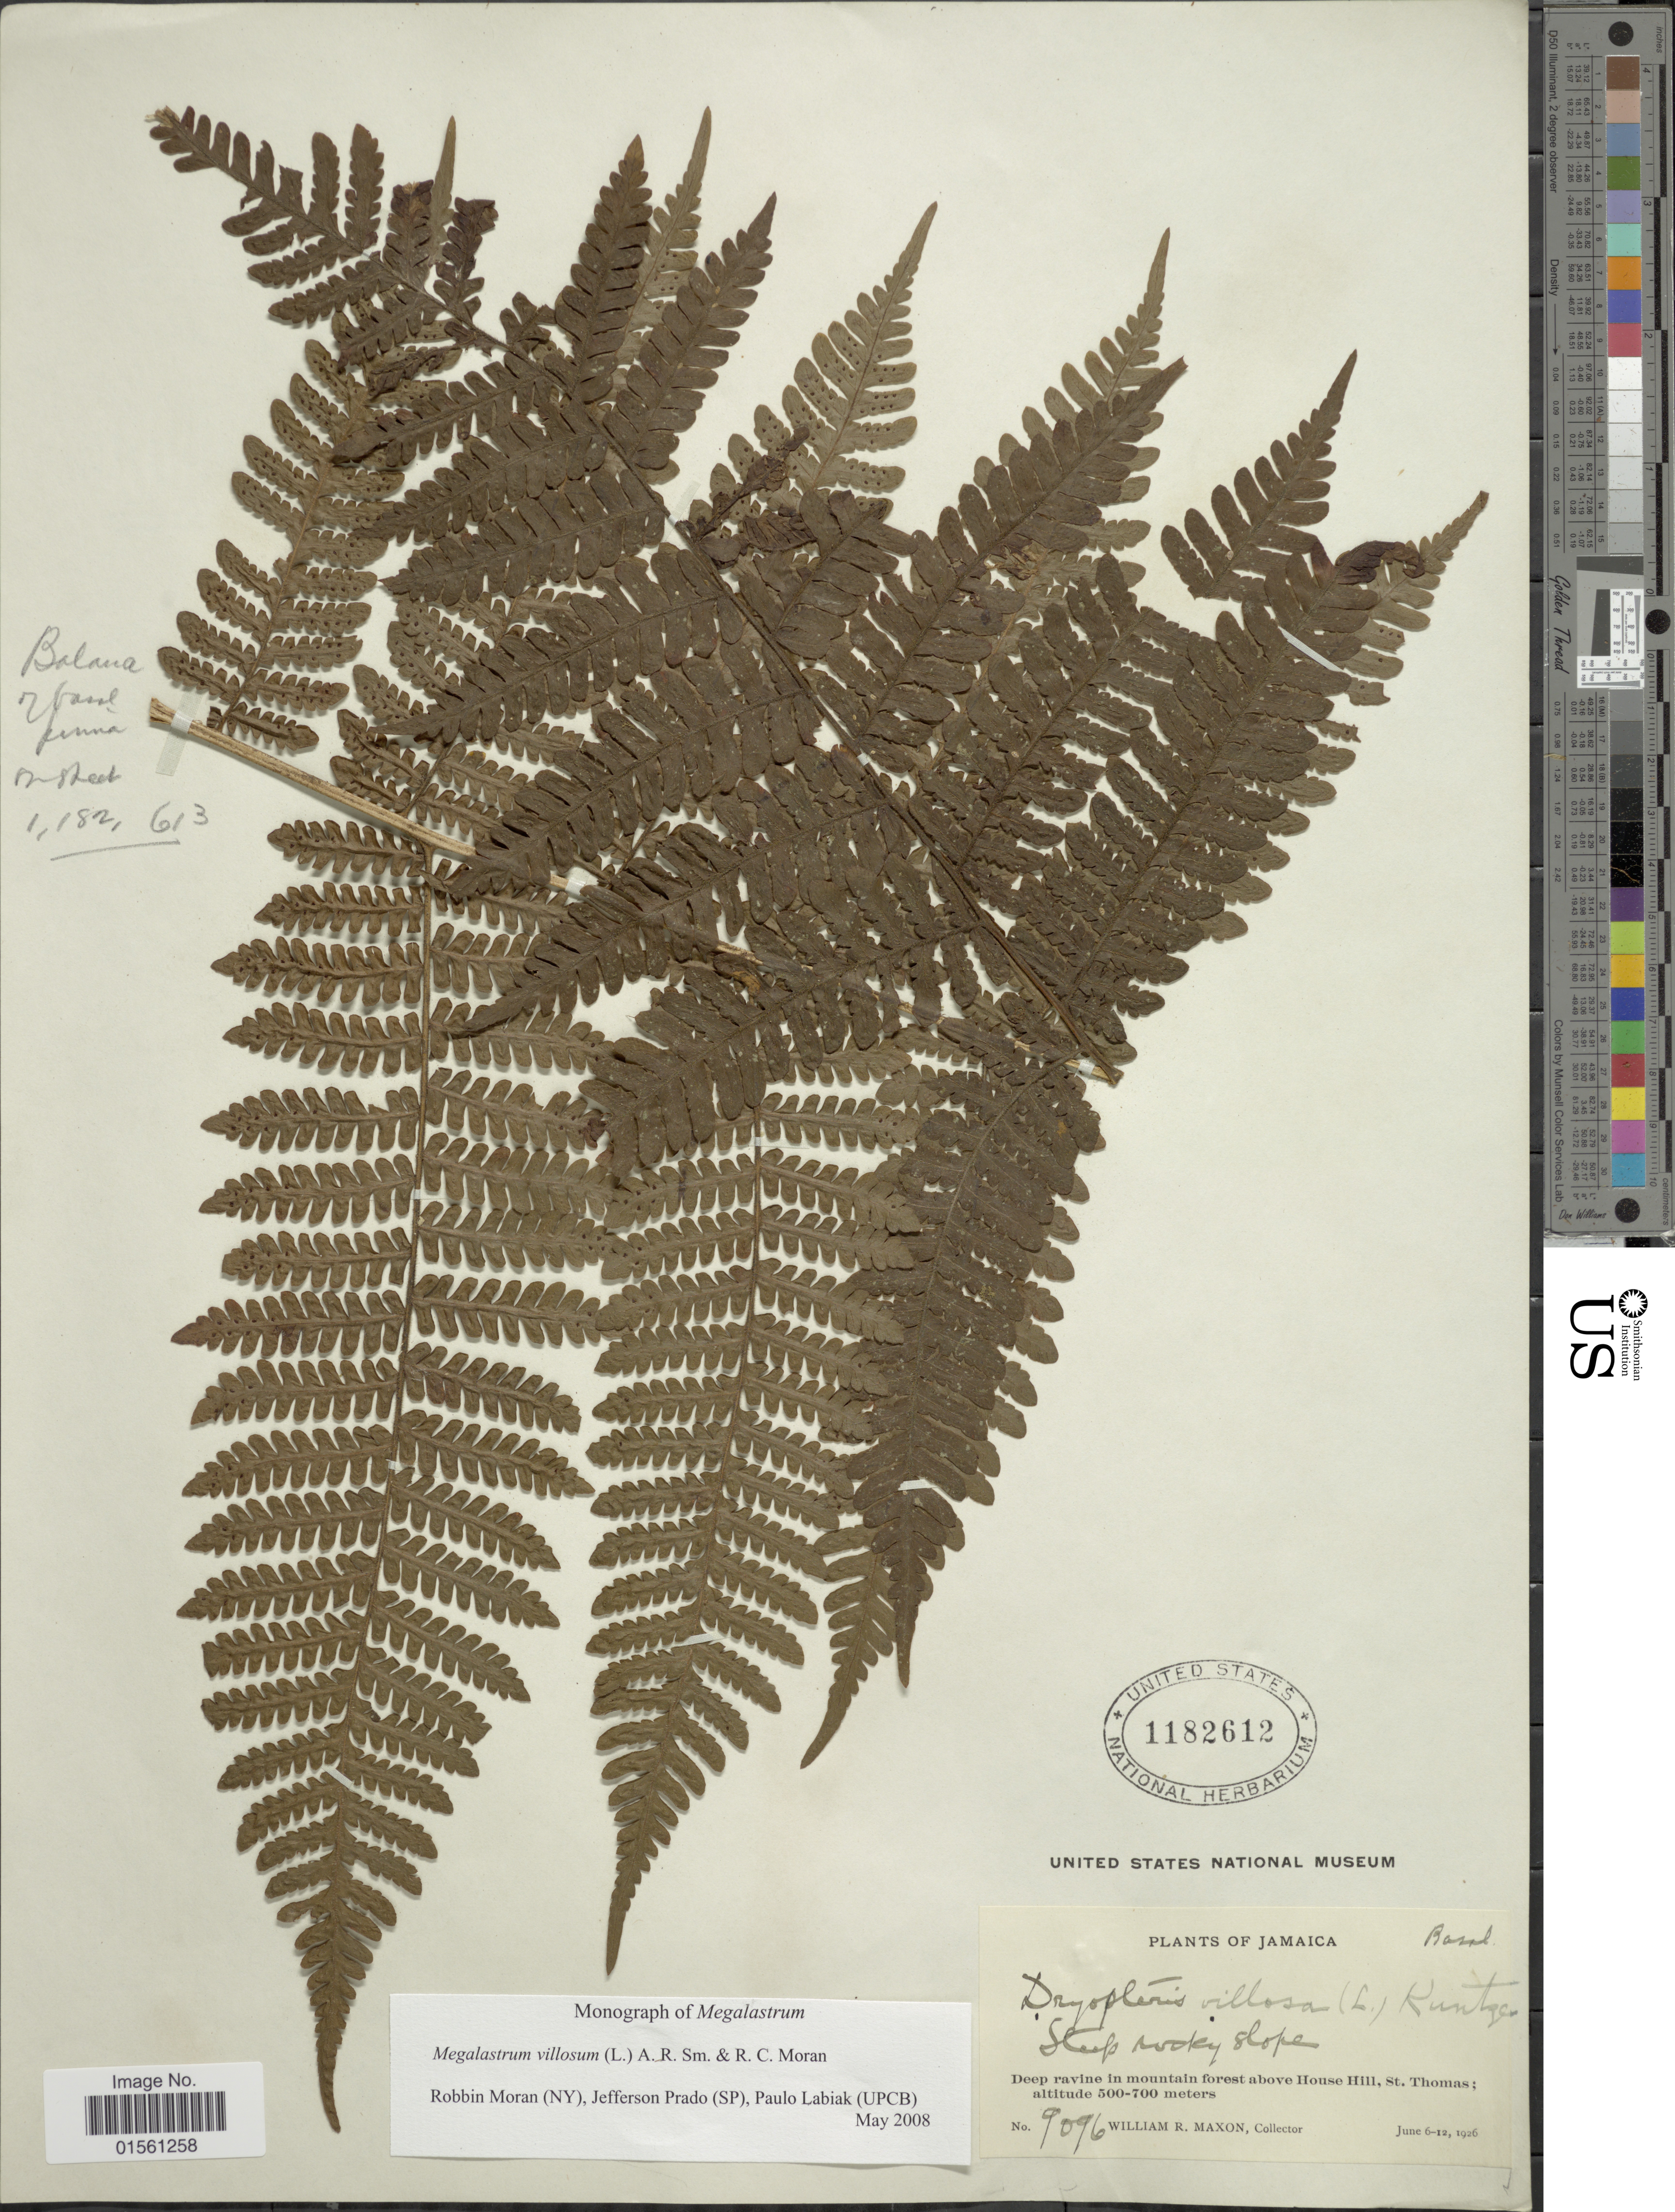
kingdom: Plantae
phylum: Tracheophyta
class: Polypodiopsida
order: Polypodiales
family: Dryopteridaceae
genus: Megalastrum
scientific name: Megalastrum villosum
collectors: W. R. Maxon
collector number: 9096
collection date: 1926-06-06/1926-06-12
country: Jamaica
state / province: Saint Thomas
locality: Deep ravine in mountain forest above House Hill, St. Thomas.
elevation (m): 500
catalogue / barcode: US 1182612